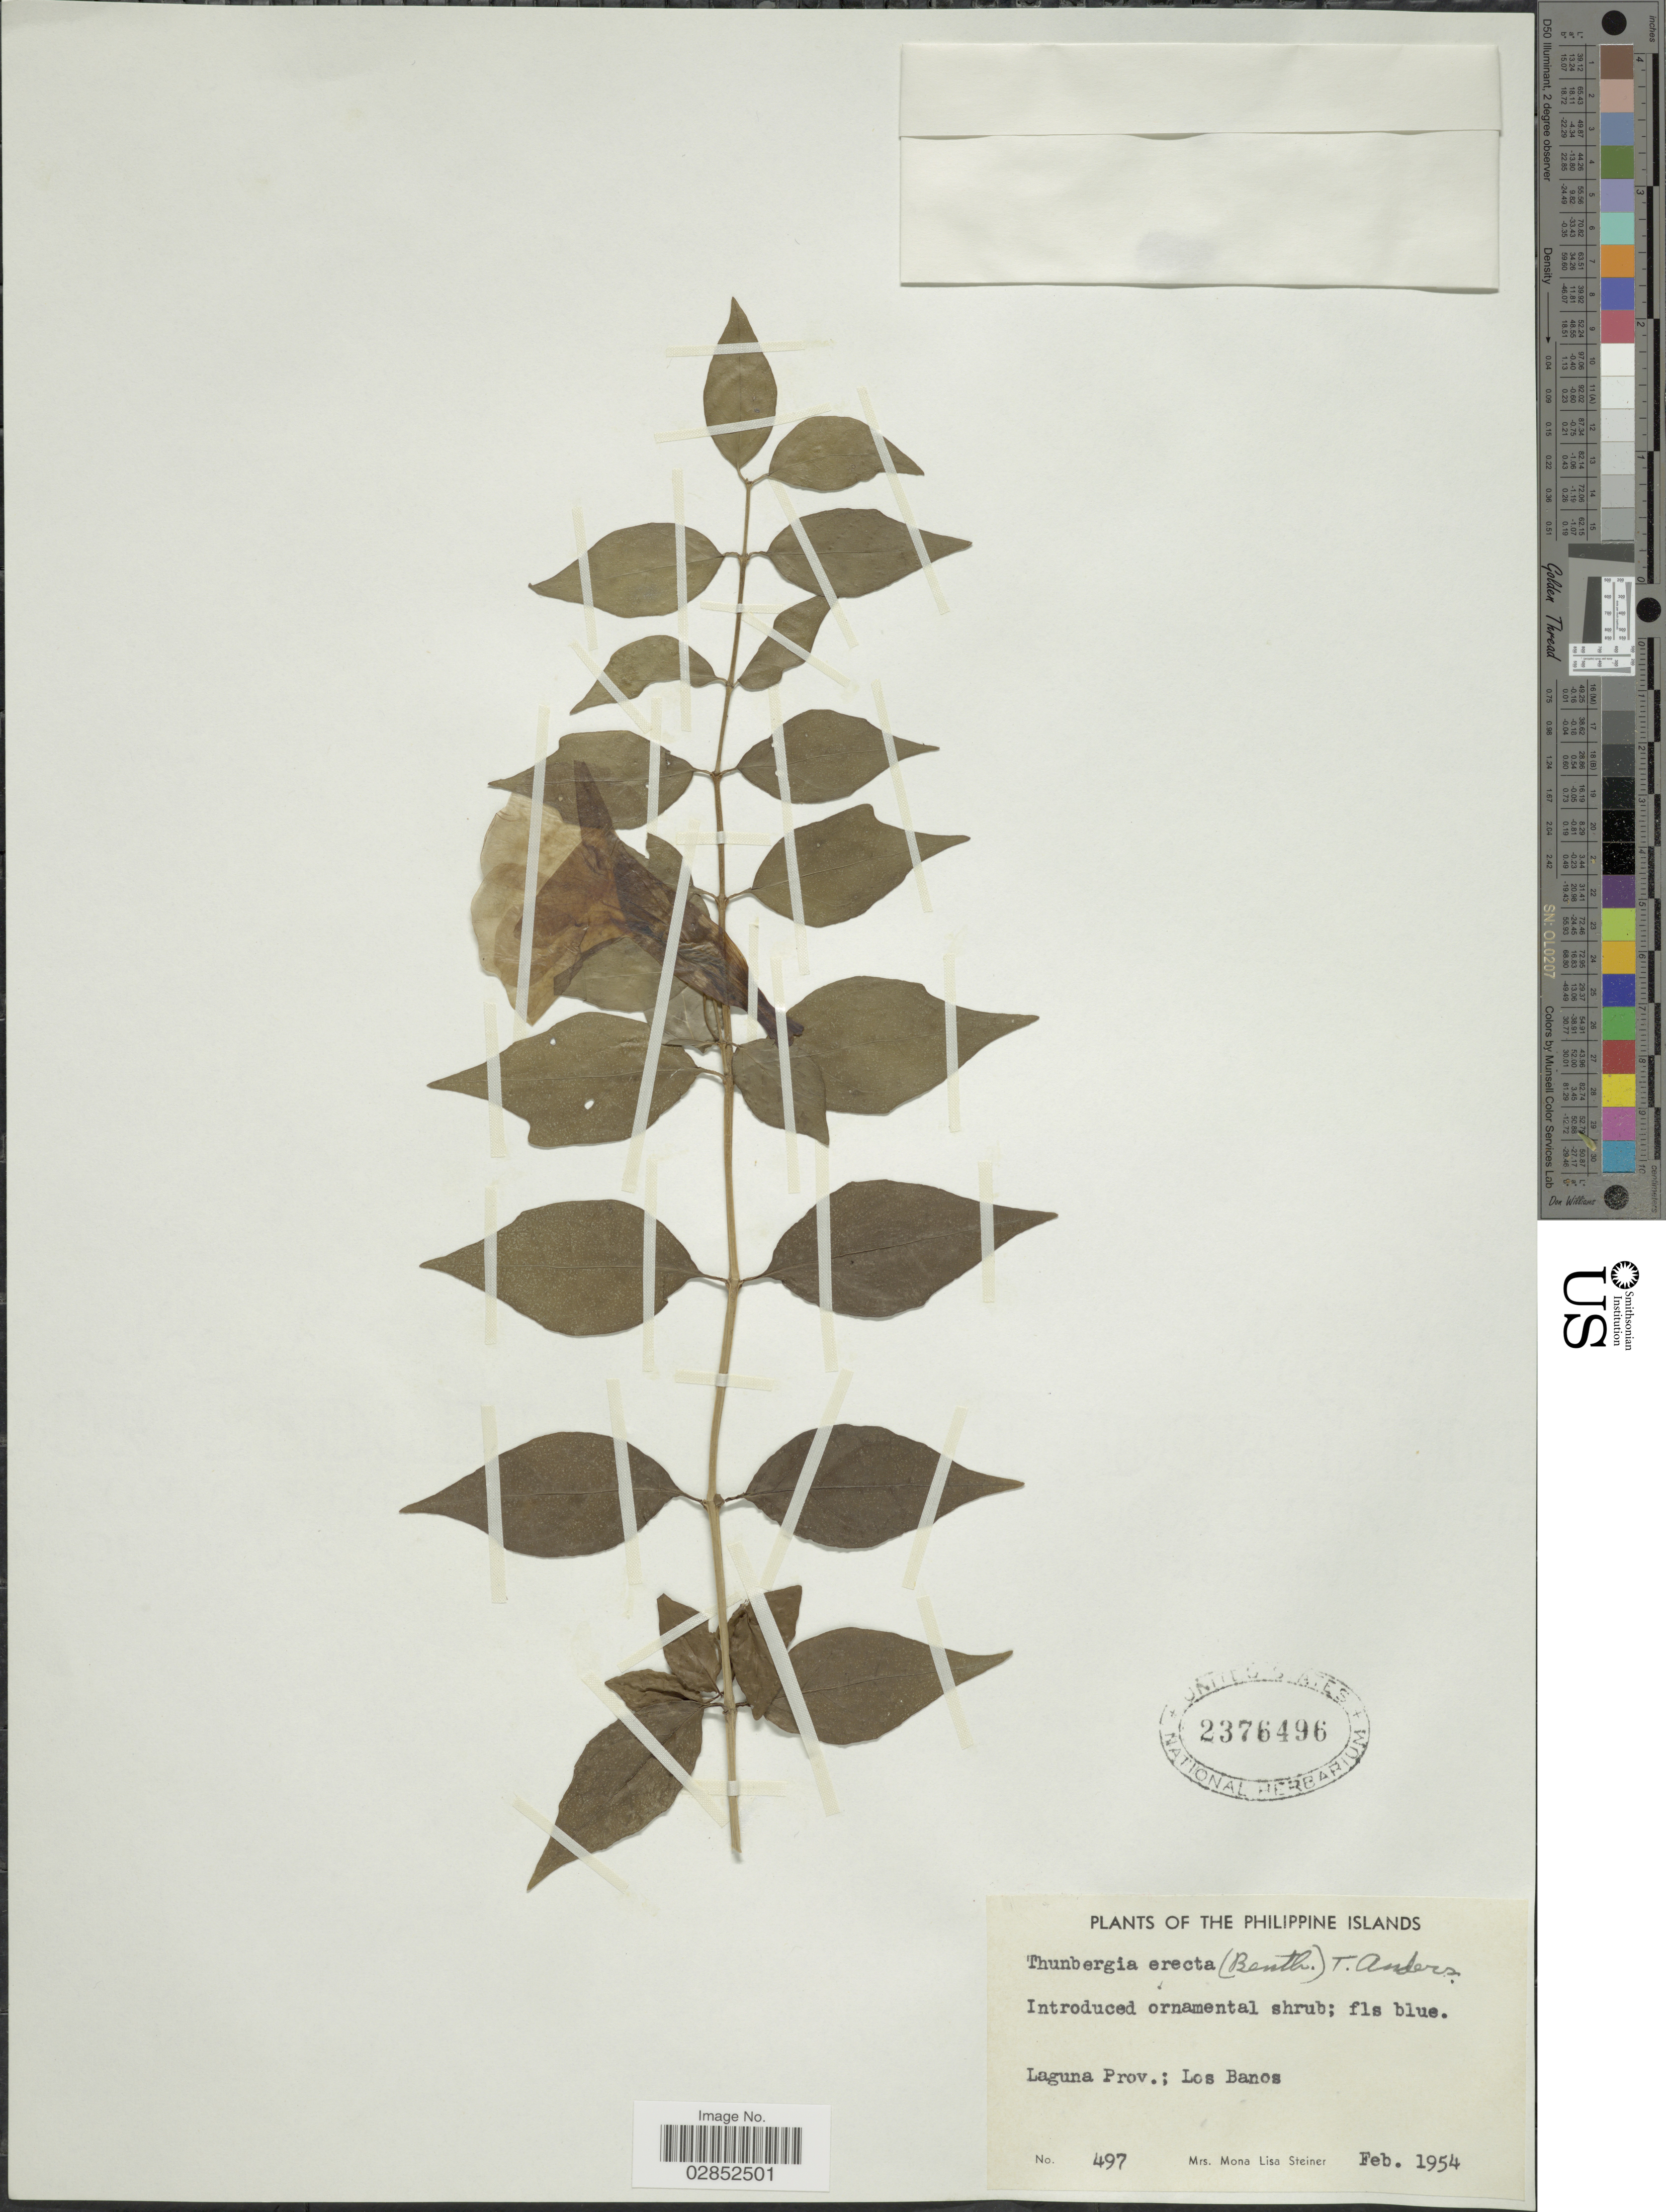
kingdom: Plantae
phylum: Tracheophyta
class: Magnoliopsida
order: Lamiales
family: Acanthaceae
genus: Thunbergia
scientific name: Thunbergia loheri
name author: Bremek.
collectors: M. Steiner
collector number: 497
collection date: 1954-02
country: Philippines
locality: Laguna Prov.: Los Banos.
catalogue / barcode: US 2376496